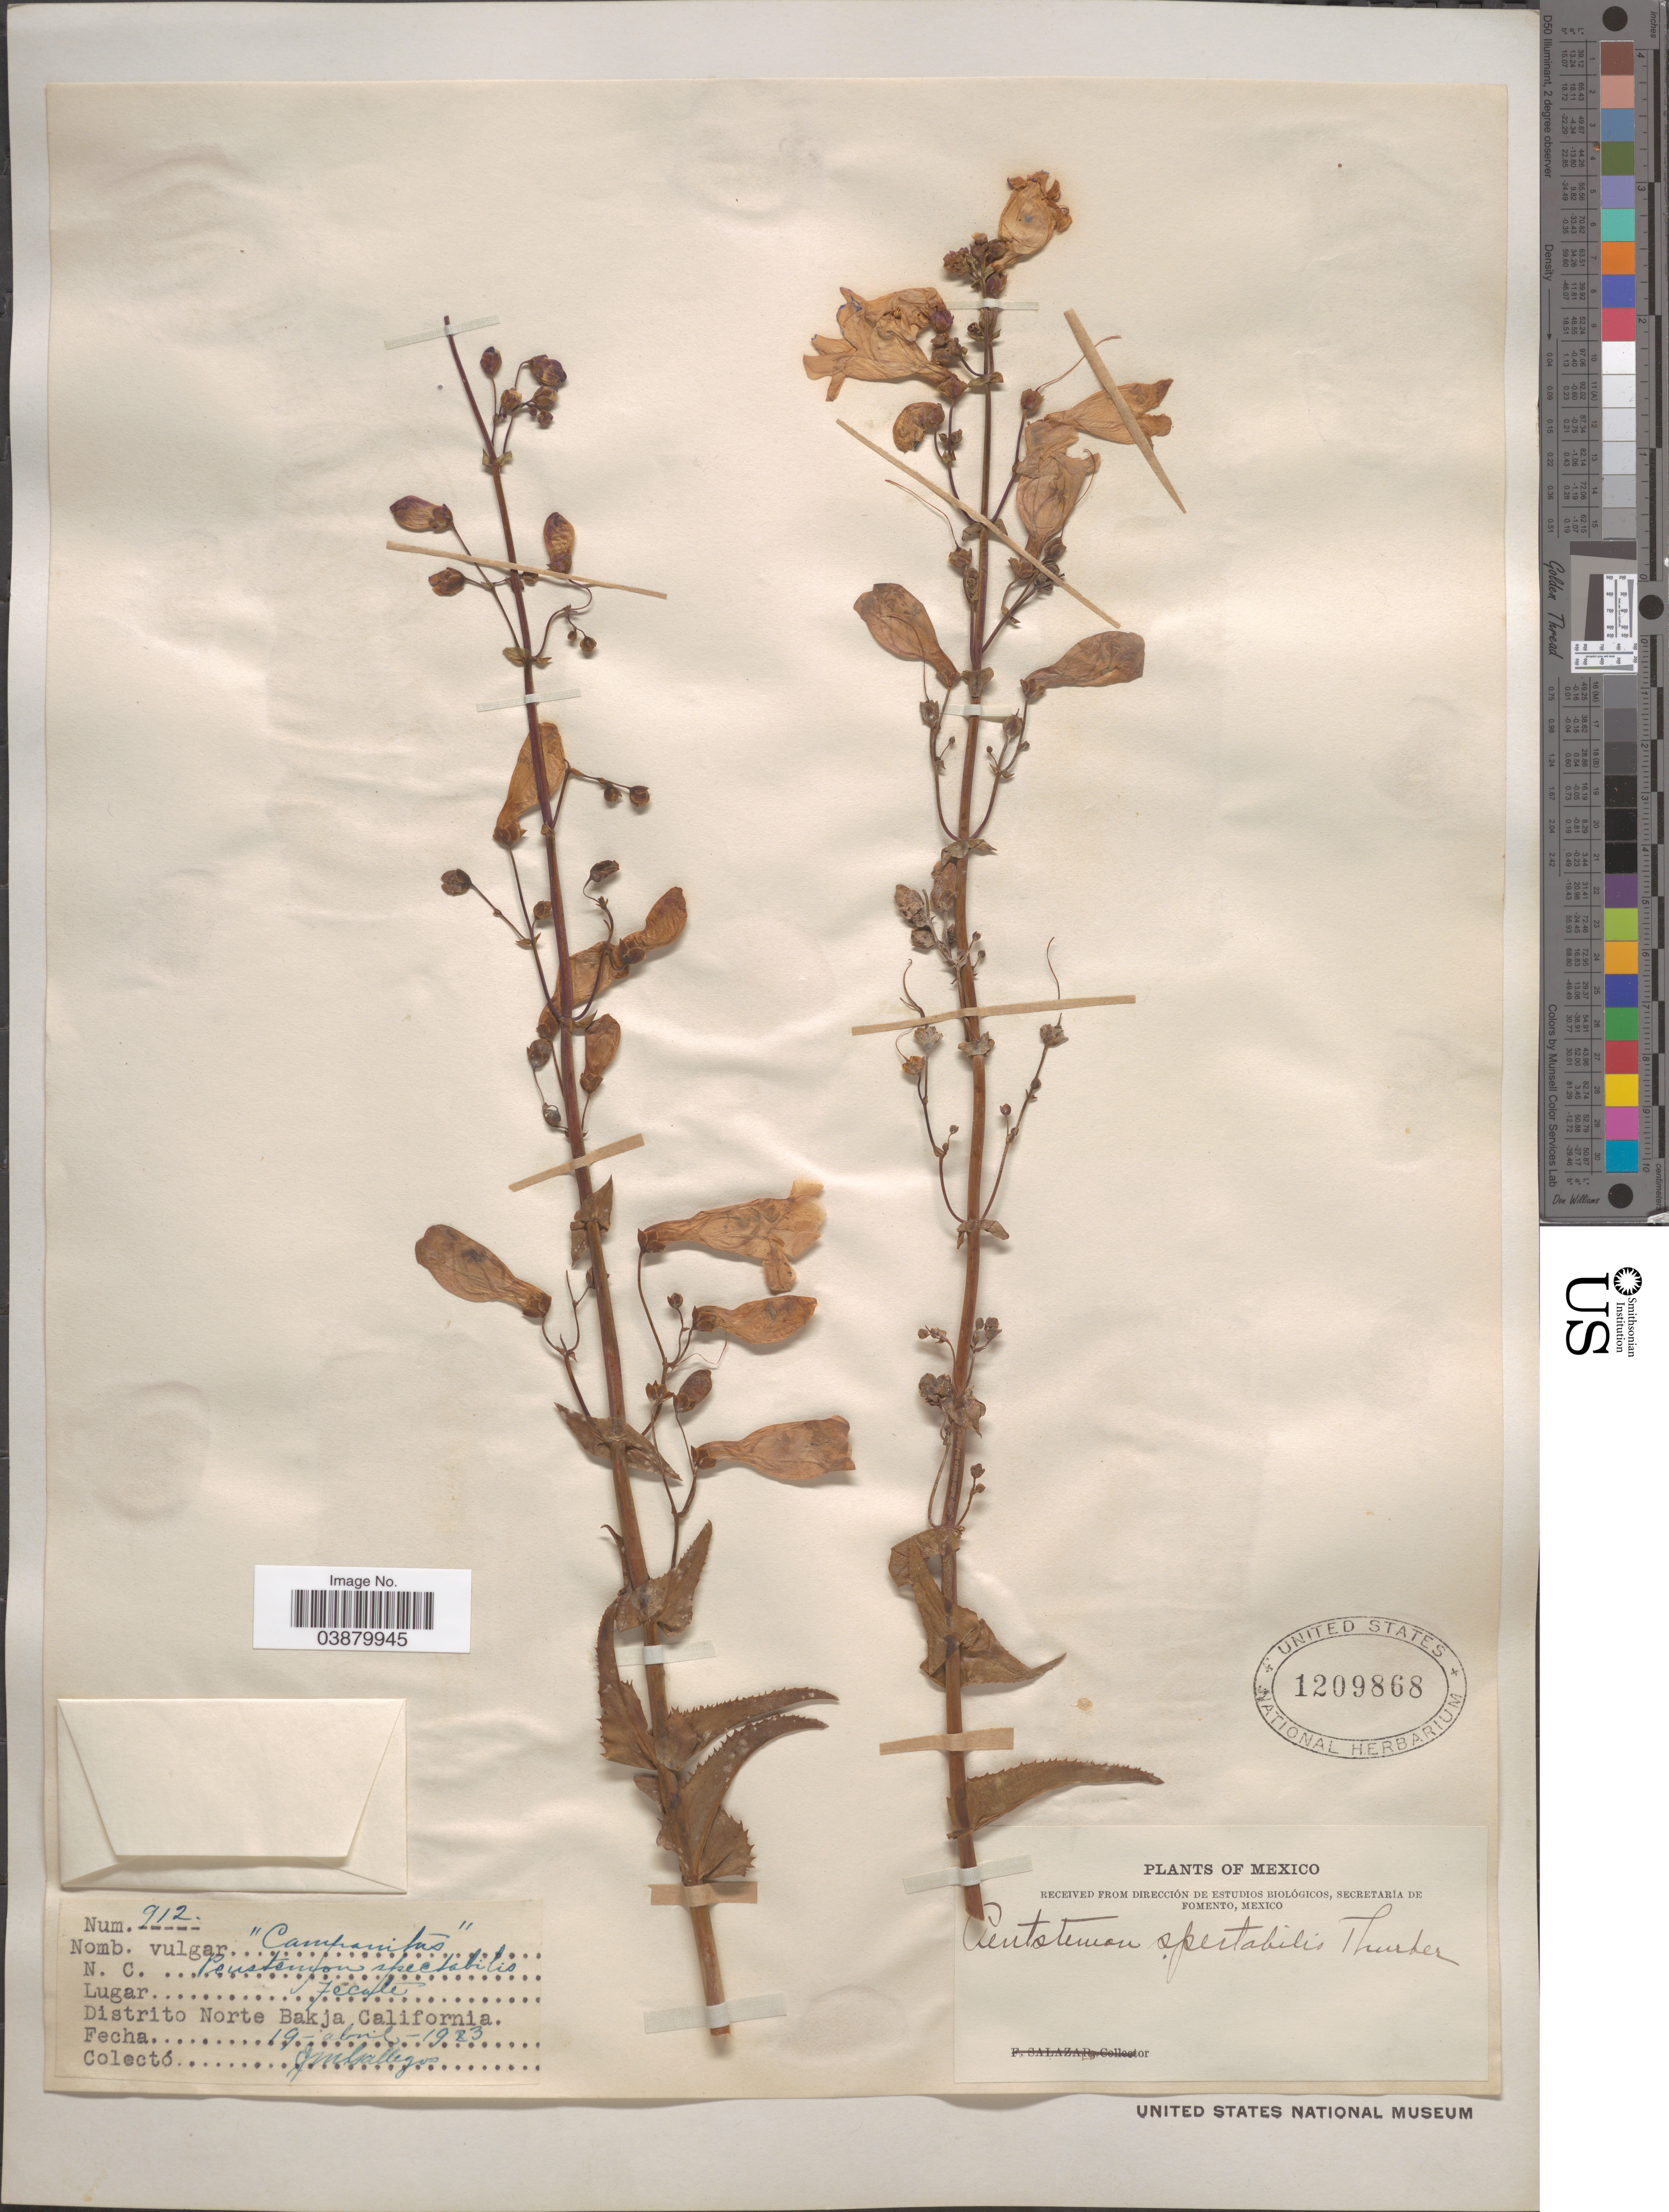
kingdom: Plantae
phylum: Tracheophyta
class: Magnoliopsida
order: Lamiales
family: Plantaginaceae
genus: Penstemon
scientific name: Penstemon spectabilis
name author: Thurb. ex Torr. & A. Gray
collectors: J. Gallegos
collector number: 912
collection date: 1923-04-19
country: Mexico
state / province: Baja California Norte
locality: Tecate. Distrito Norte Bakja California.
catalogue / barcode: US 1209868